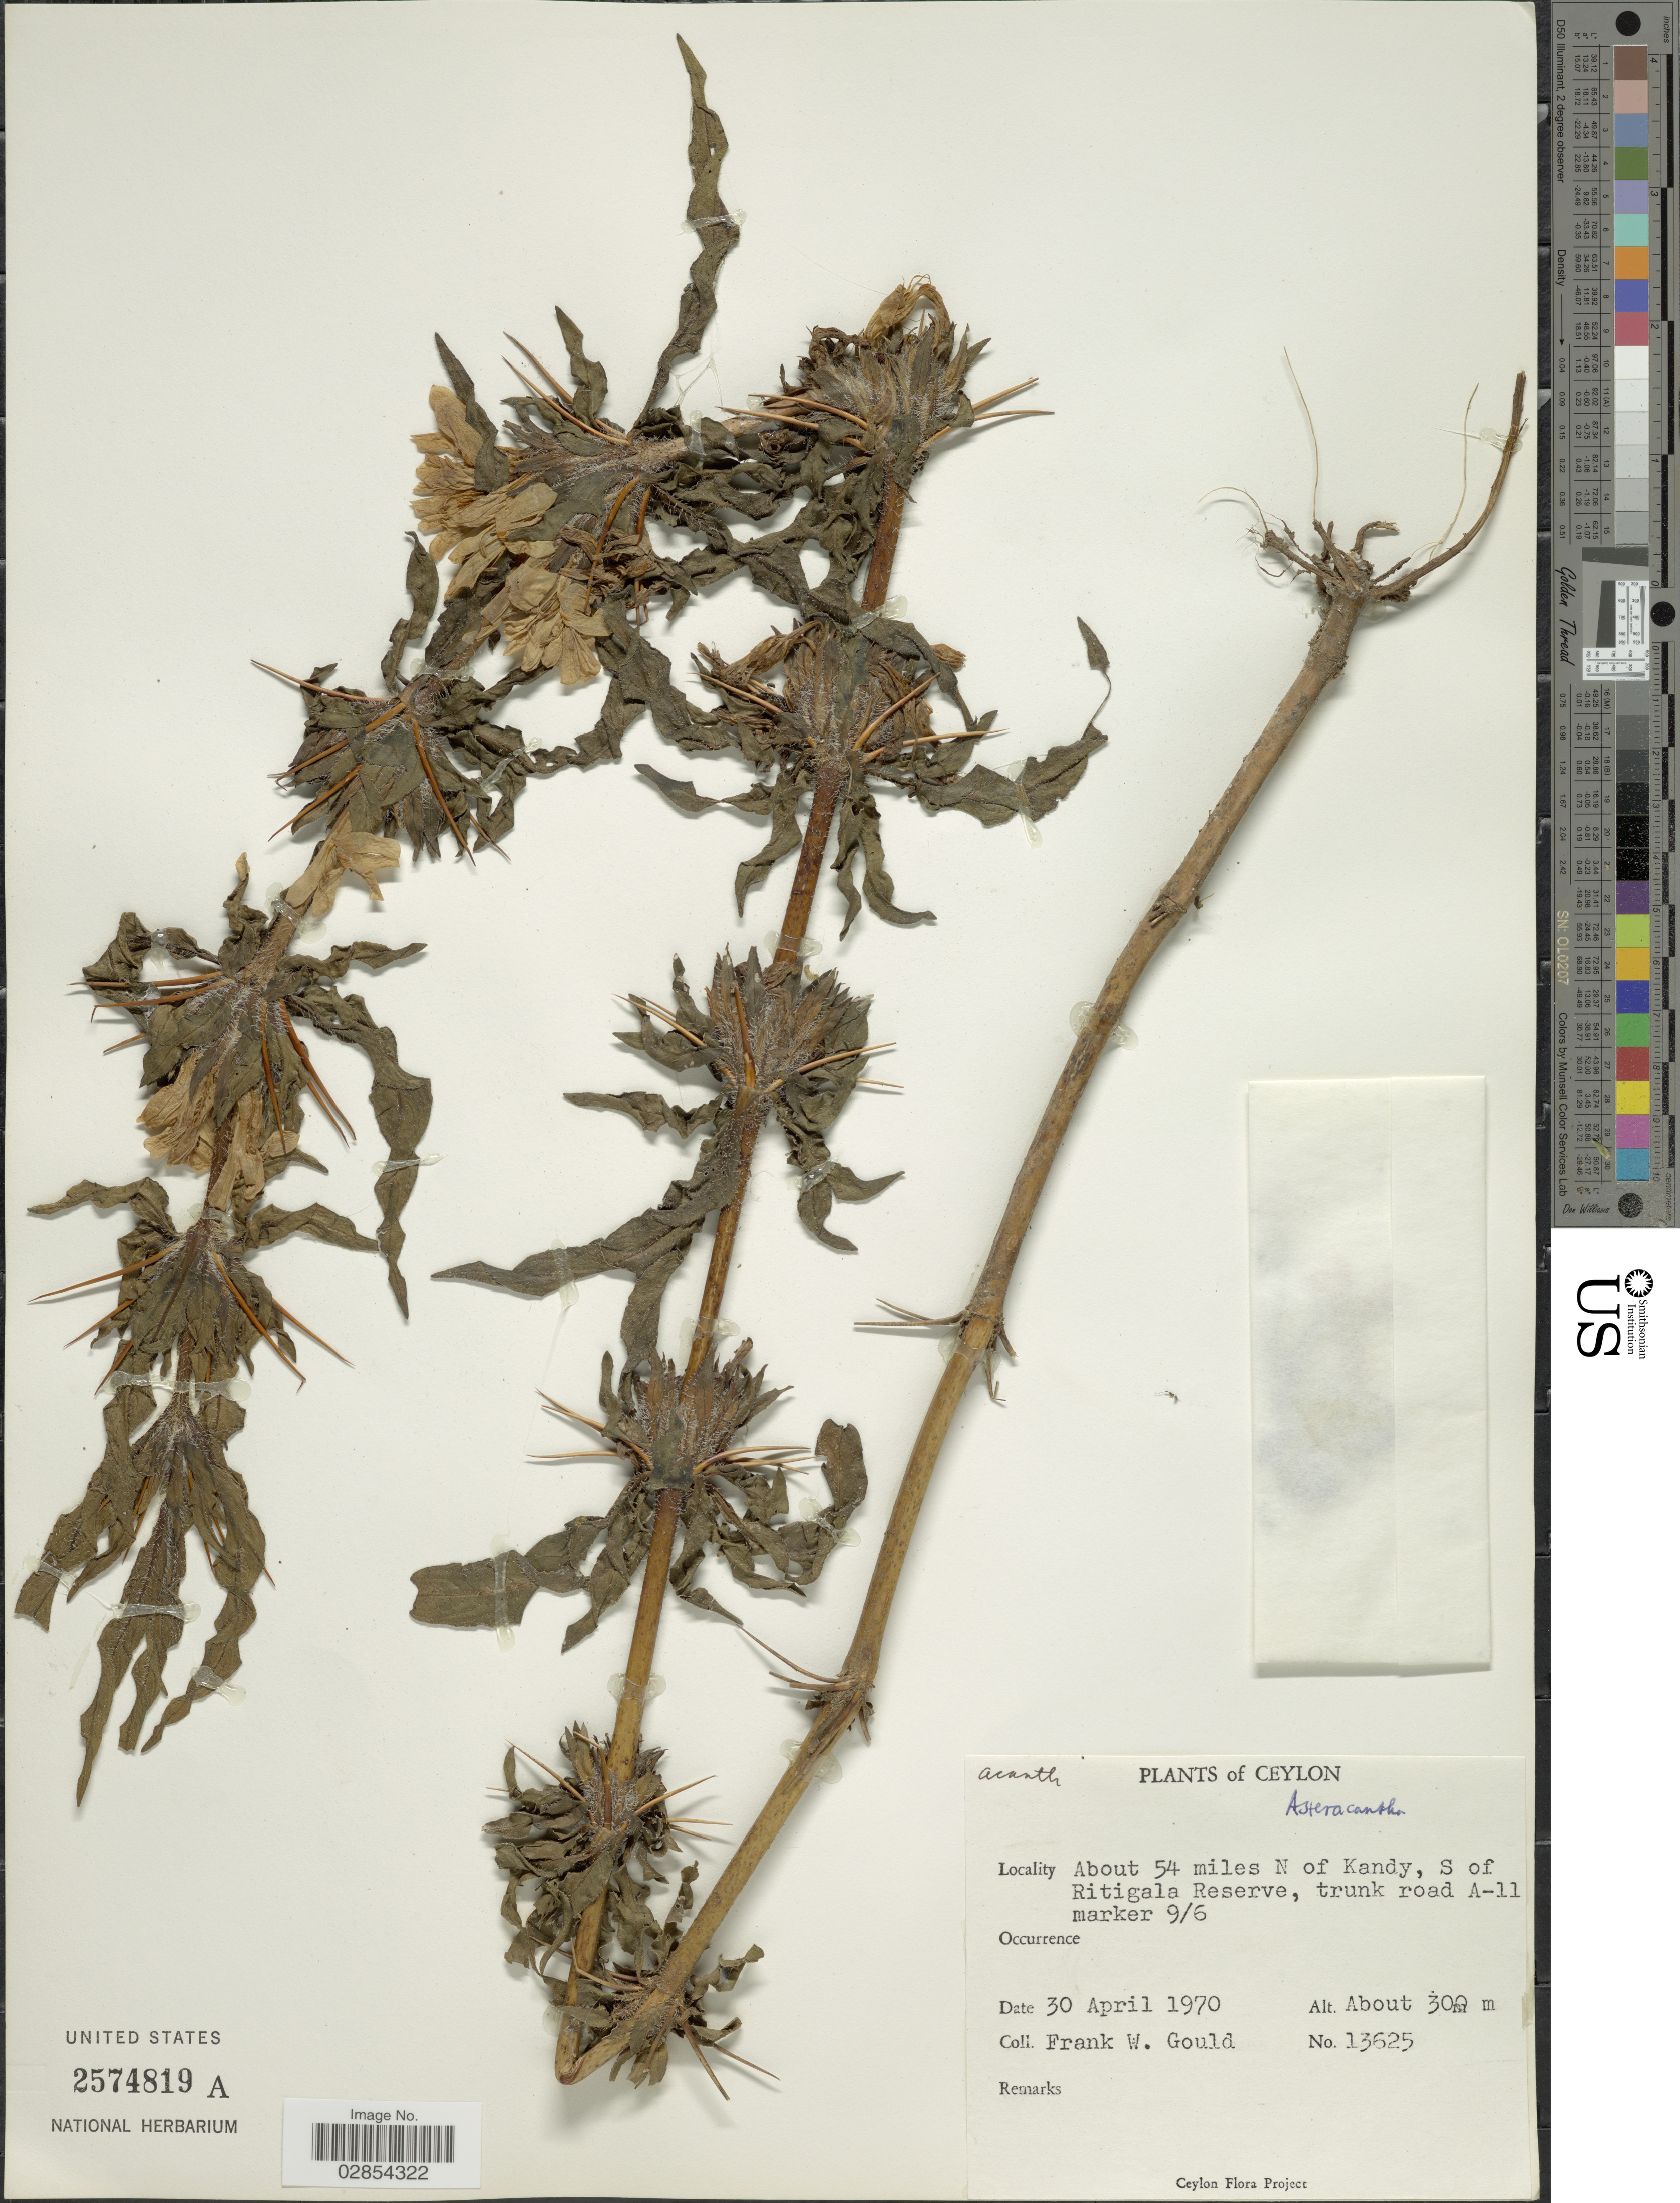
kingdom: Plantae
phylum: Tracheophyta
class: Magnoliopsida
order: Lamiales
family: Acanthaceae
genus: Asteracantha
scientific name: Asteracantha auriculata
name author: Nees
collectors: F. W. Gould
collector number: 13625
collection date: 1970-04-30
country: Sri Lanka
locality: Ceylon. About 54 miles N of Kandy, S of Ritigala Reserve, trunk road A-11 marker 9/6.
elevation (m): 300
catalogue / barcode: US 2574819A